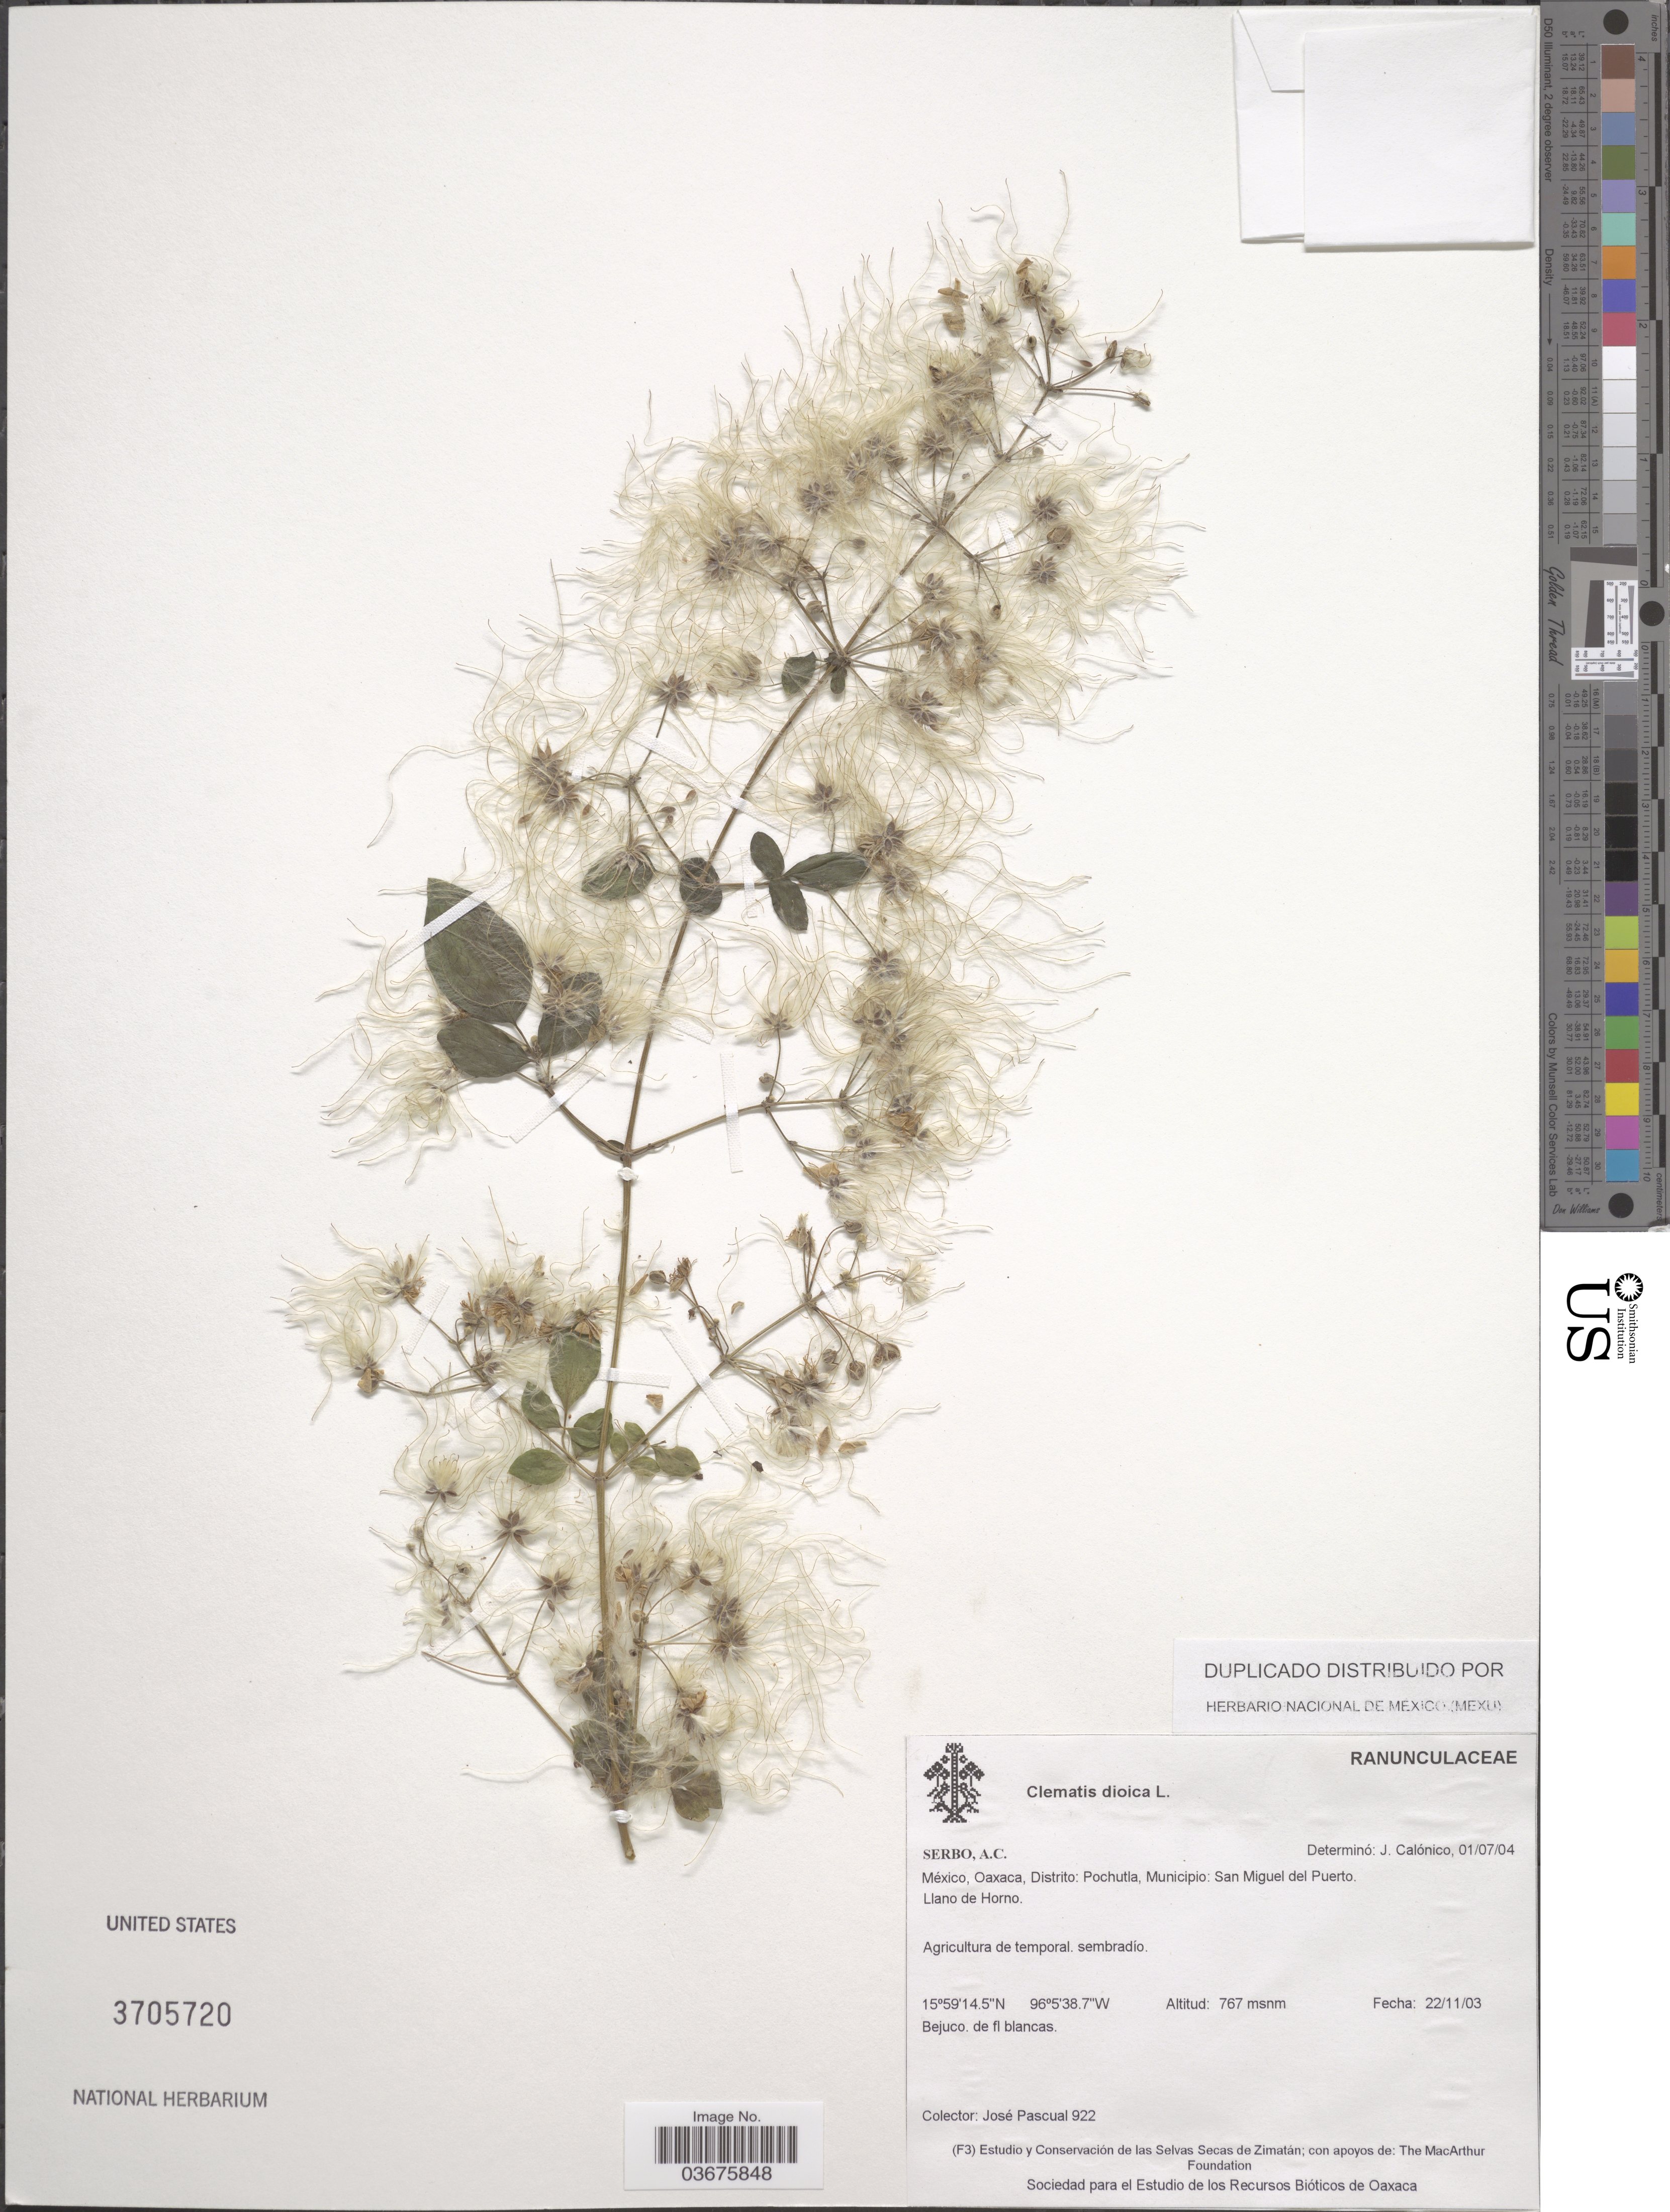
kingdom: Plantae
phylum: Tracheophyta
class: Magnoliopsida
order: Ranunculales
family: Ranunculaceae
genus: Clematis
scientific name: Clematis dioica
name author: L.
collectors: J. Pascual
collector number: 922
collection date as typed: Transcribed d/m/y: 22/11/3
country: Mexico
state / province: Oaxaca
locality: Distrito: Pochutla, Municipio: San Miguel del Puerto. Llano de Horno.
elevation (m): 767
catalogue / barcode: US 3705720